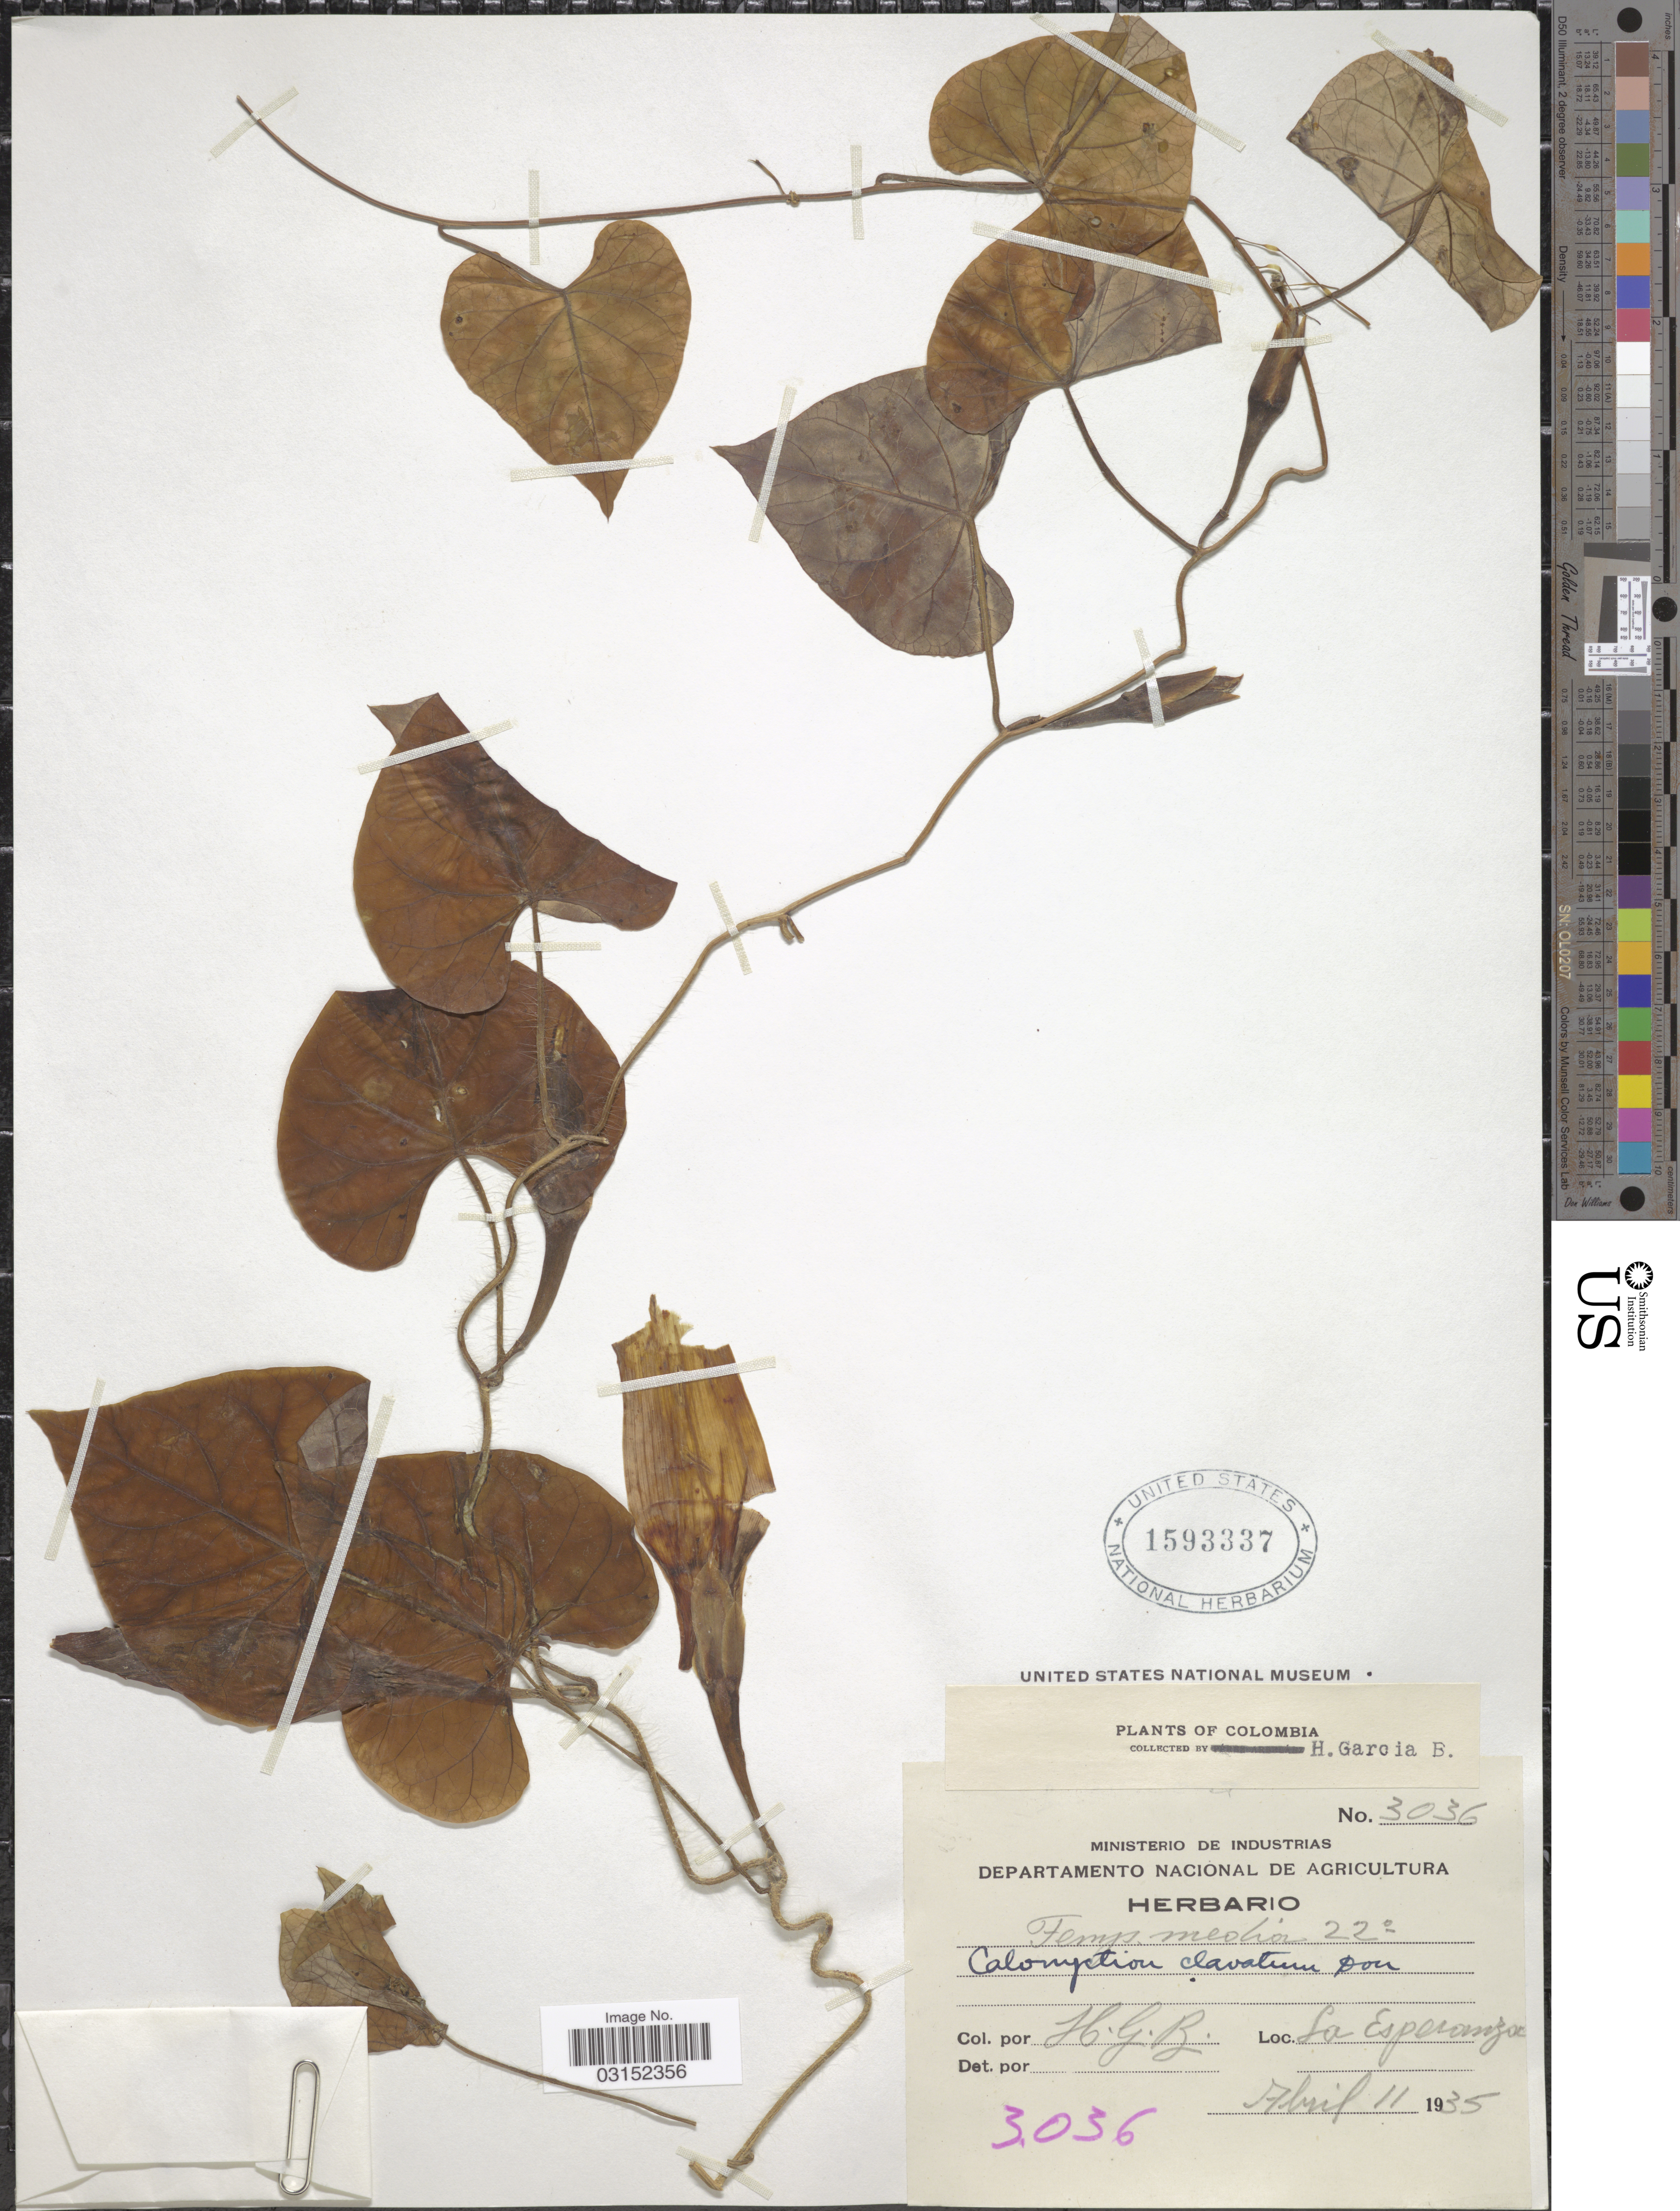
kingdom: Plantae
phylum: Tracheophyta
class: Magnoliopsida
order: Solanales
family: Convolvulaceae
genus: Ipomoea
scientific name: Ipomoea clavata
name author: (G. Don) J.F. Macbr.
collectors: H. García B.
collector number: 3036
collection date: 1935-04-11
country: Colombia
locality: La Esperanza.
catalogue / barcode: US 1593337